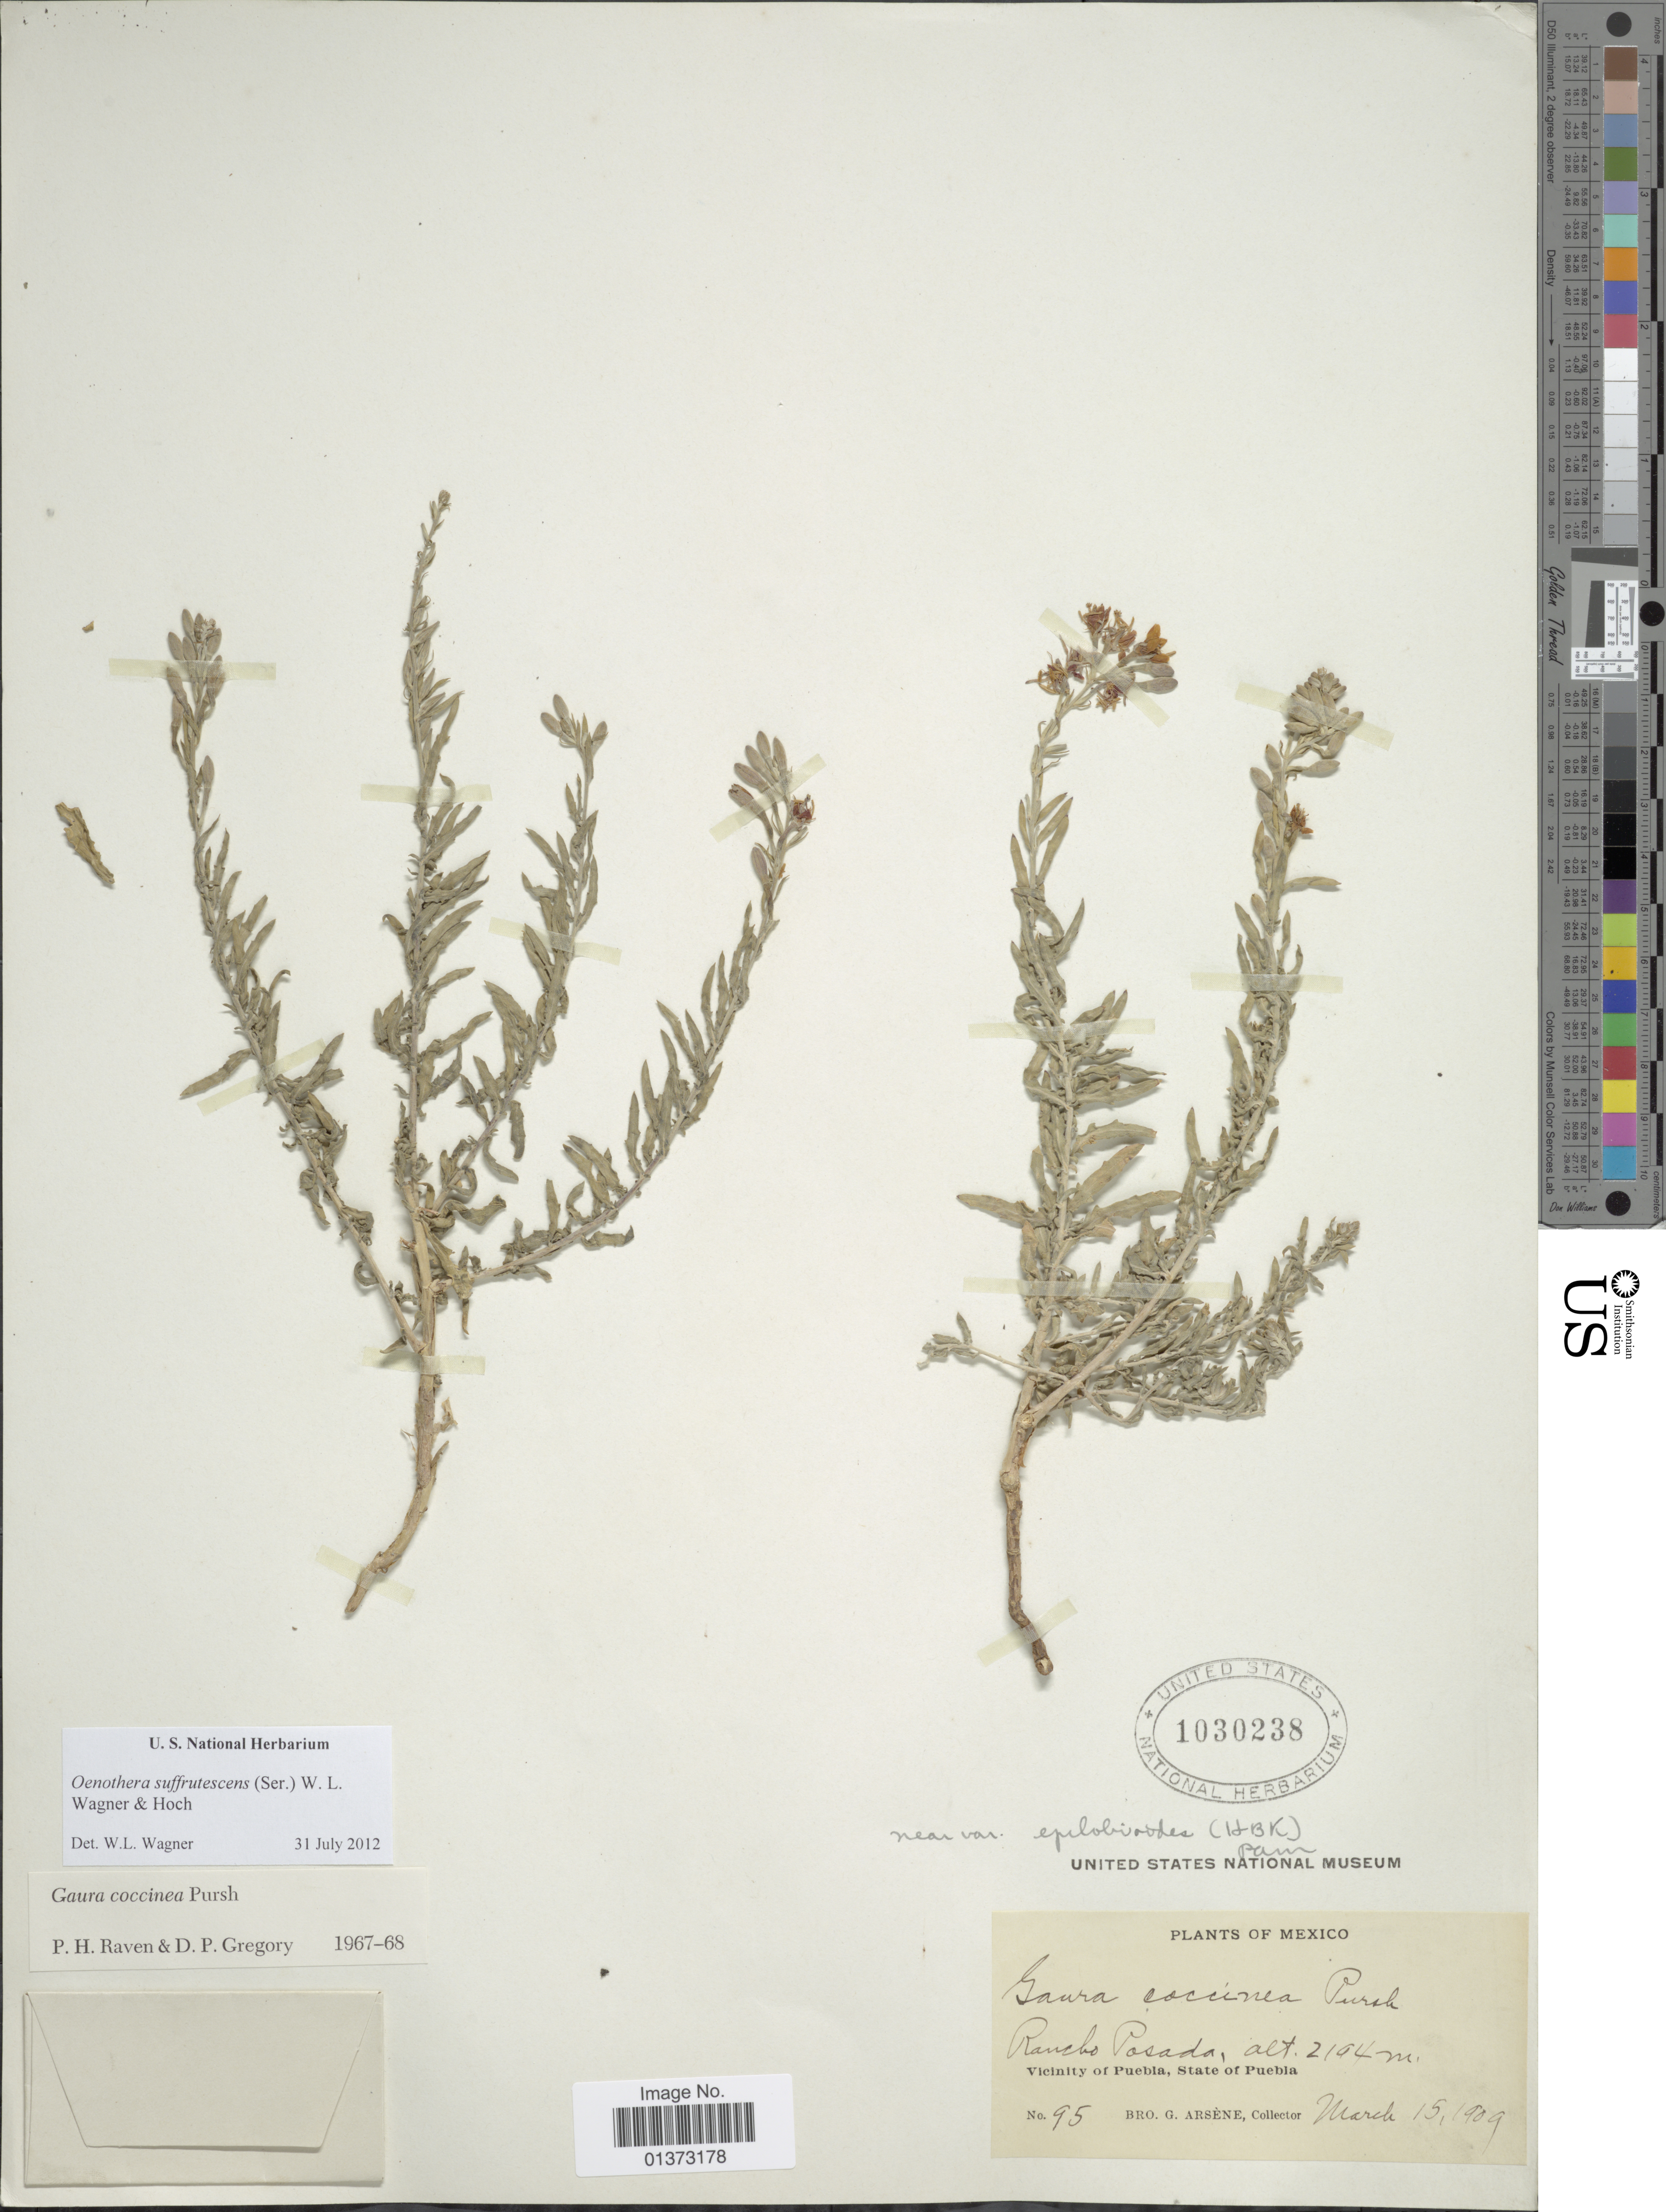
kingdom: Plantae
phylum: Tracheophyta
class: Magnoliopsida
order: Myrtales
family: Onagraceae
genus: Oenothera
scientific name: Oenothera suffrutescens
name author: (Ser.) W.L. Wagner & Hoch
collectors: Bro. G. Arsène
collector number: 95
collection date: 1909-03-15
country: Mexico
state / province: Puebla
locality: Rancho Posada, Vicinity of Puebla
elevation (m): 2194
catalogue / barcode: US 1030238